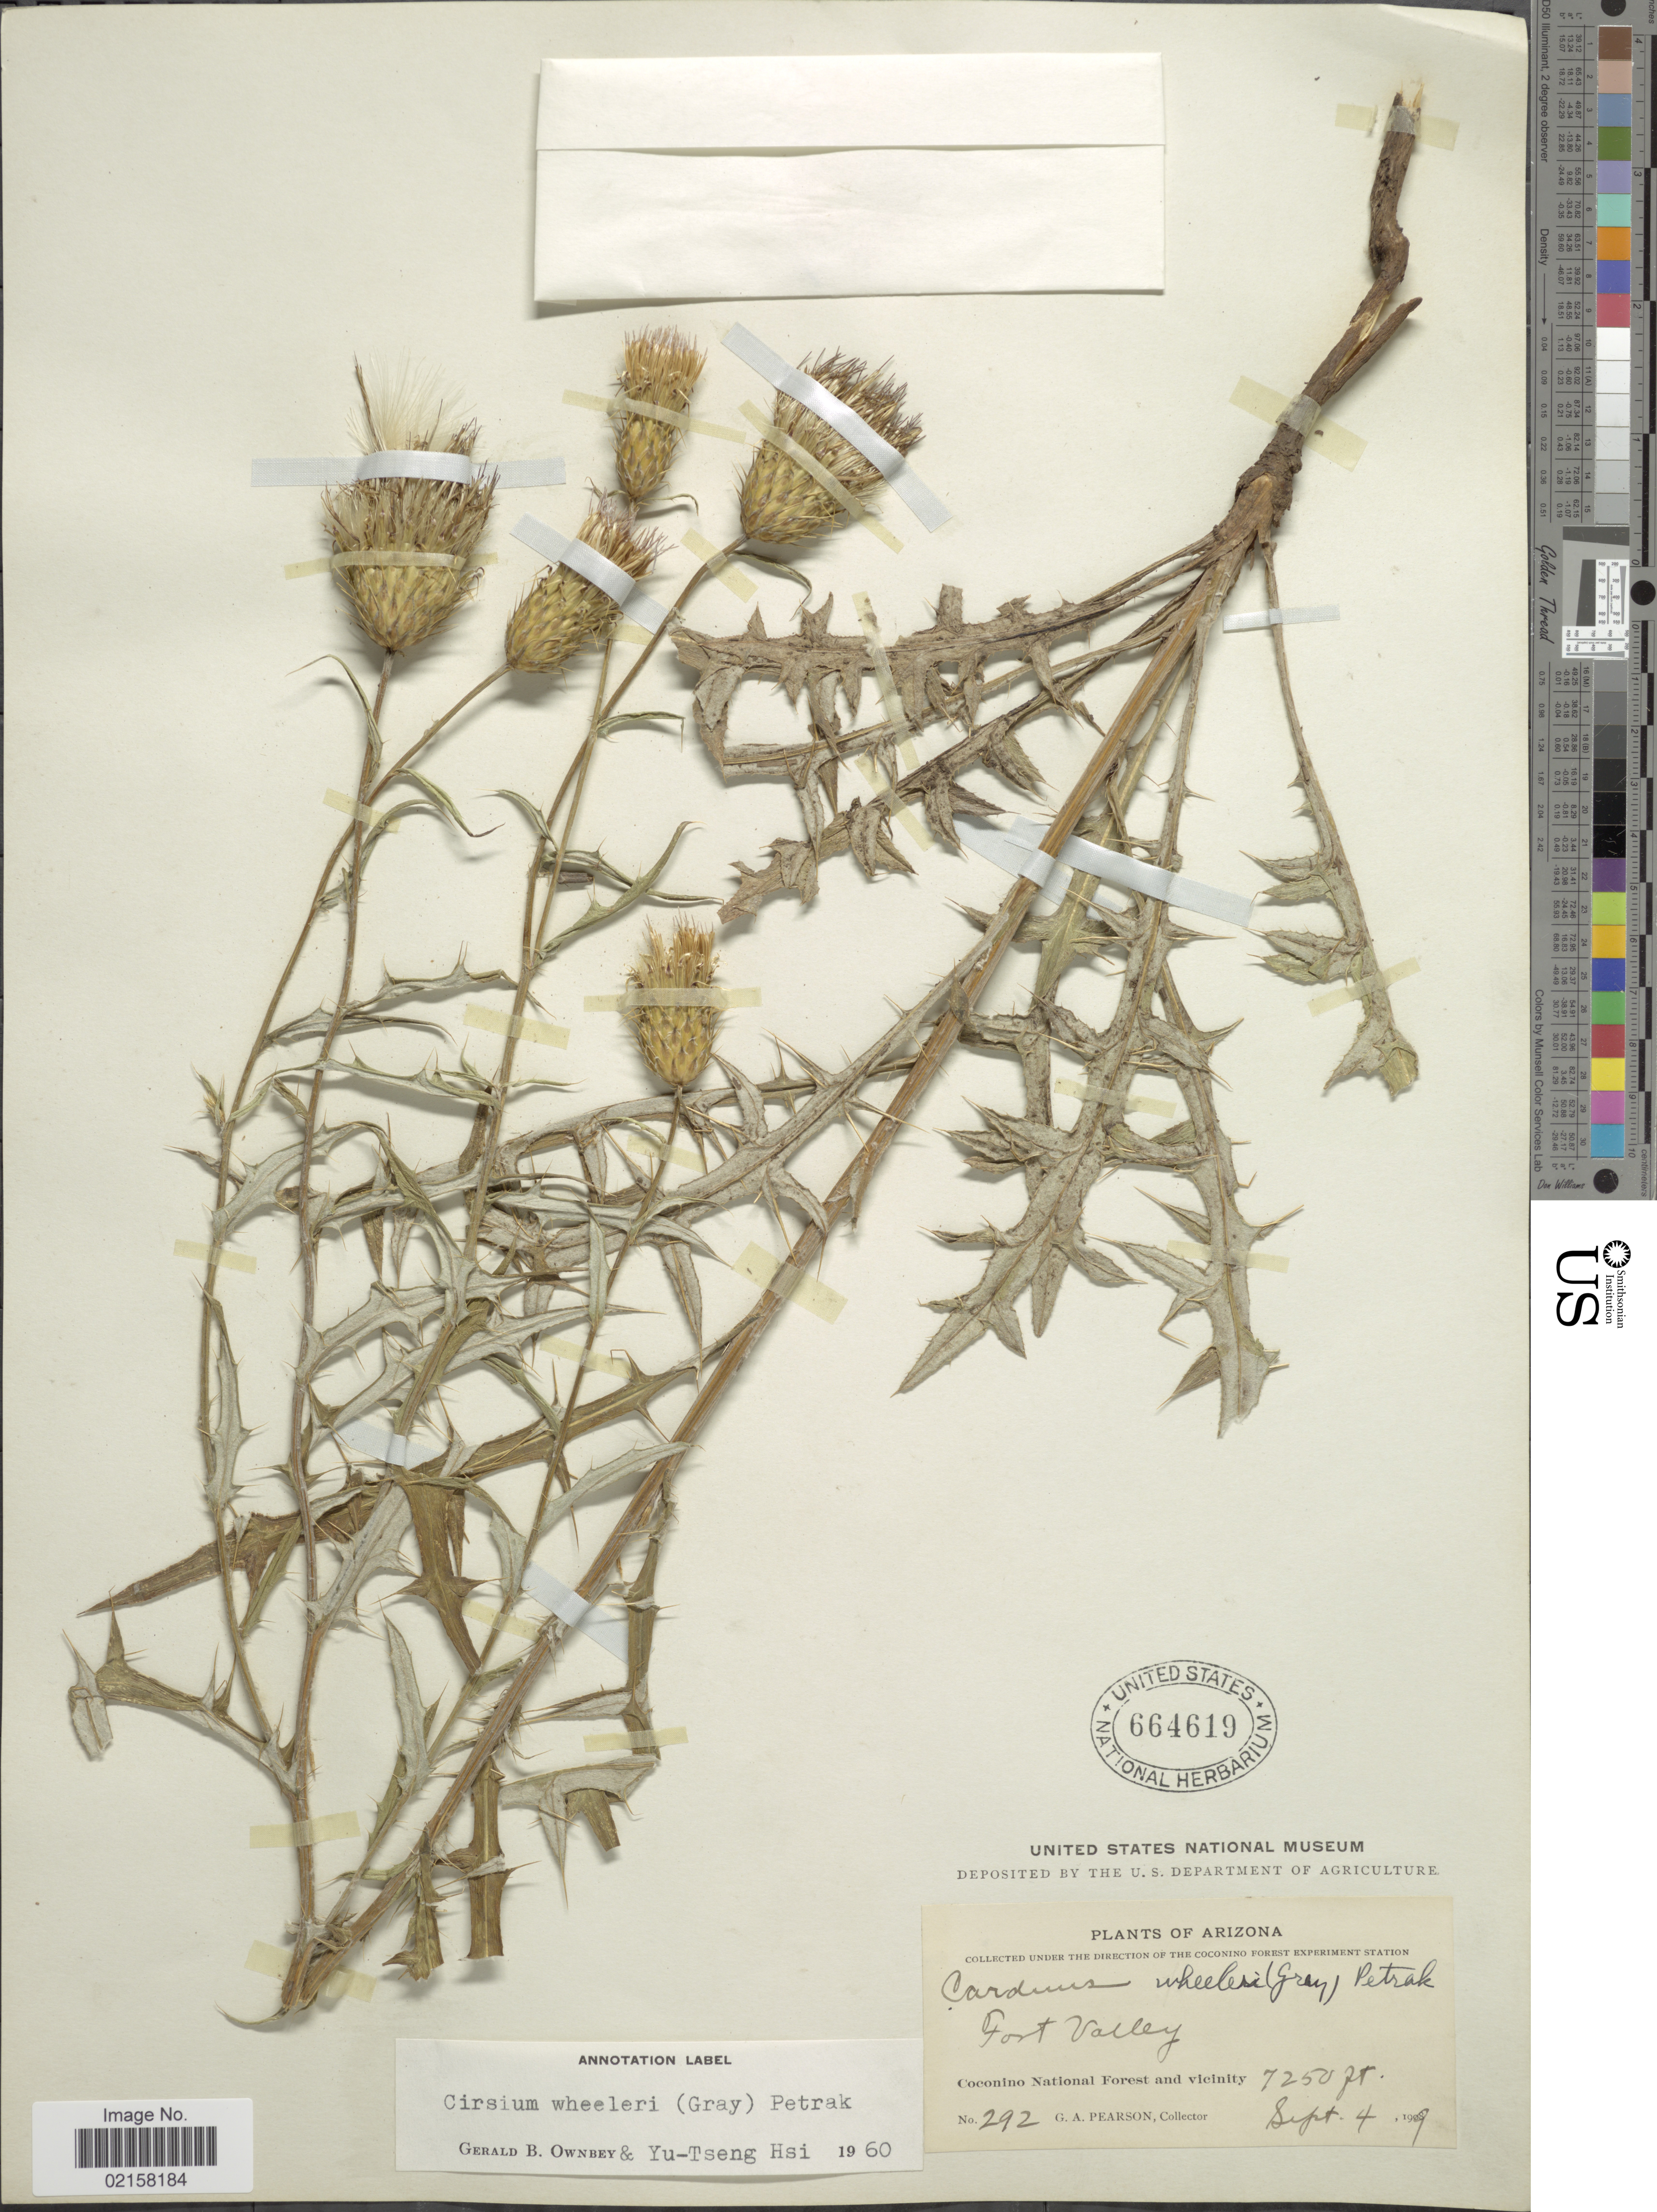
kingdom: Plantae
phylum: Tracheophyta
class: Magnoliopsida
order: Asterales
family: Asteraceae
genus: Cirsium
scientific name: Cirsium wheeleri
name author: (A. Gray) Petr.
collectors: G. A. Pearson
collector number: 292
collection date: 1909-09-04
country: United States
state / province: Arizona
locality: Coconino National Forest and vicinity, Fort Valley.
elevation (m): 2210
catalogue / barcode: US 664619